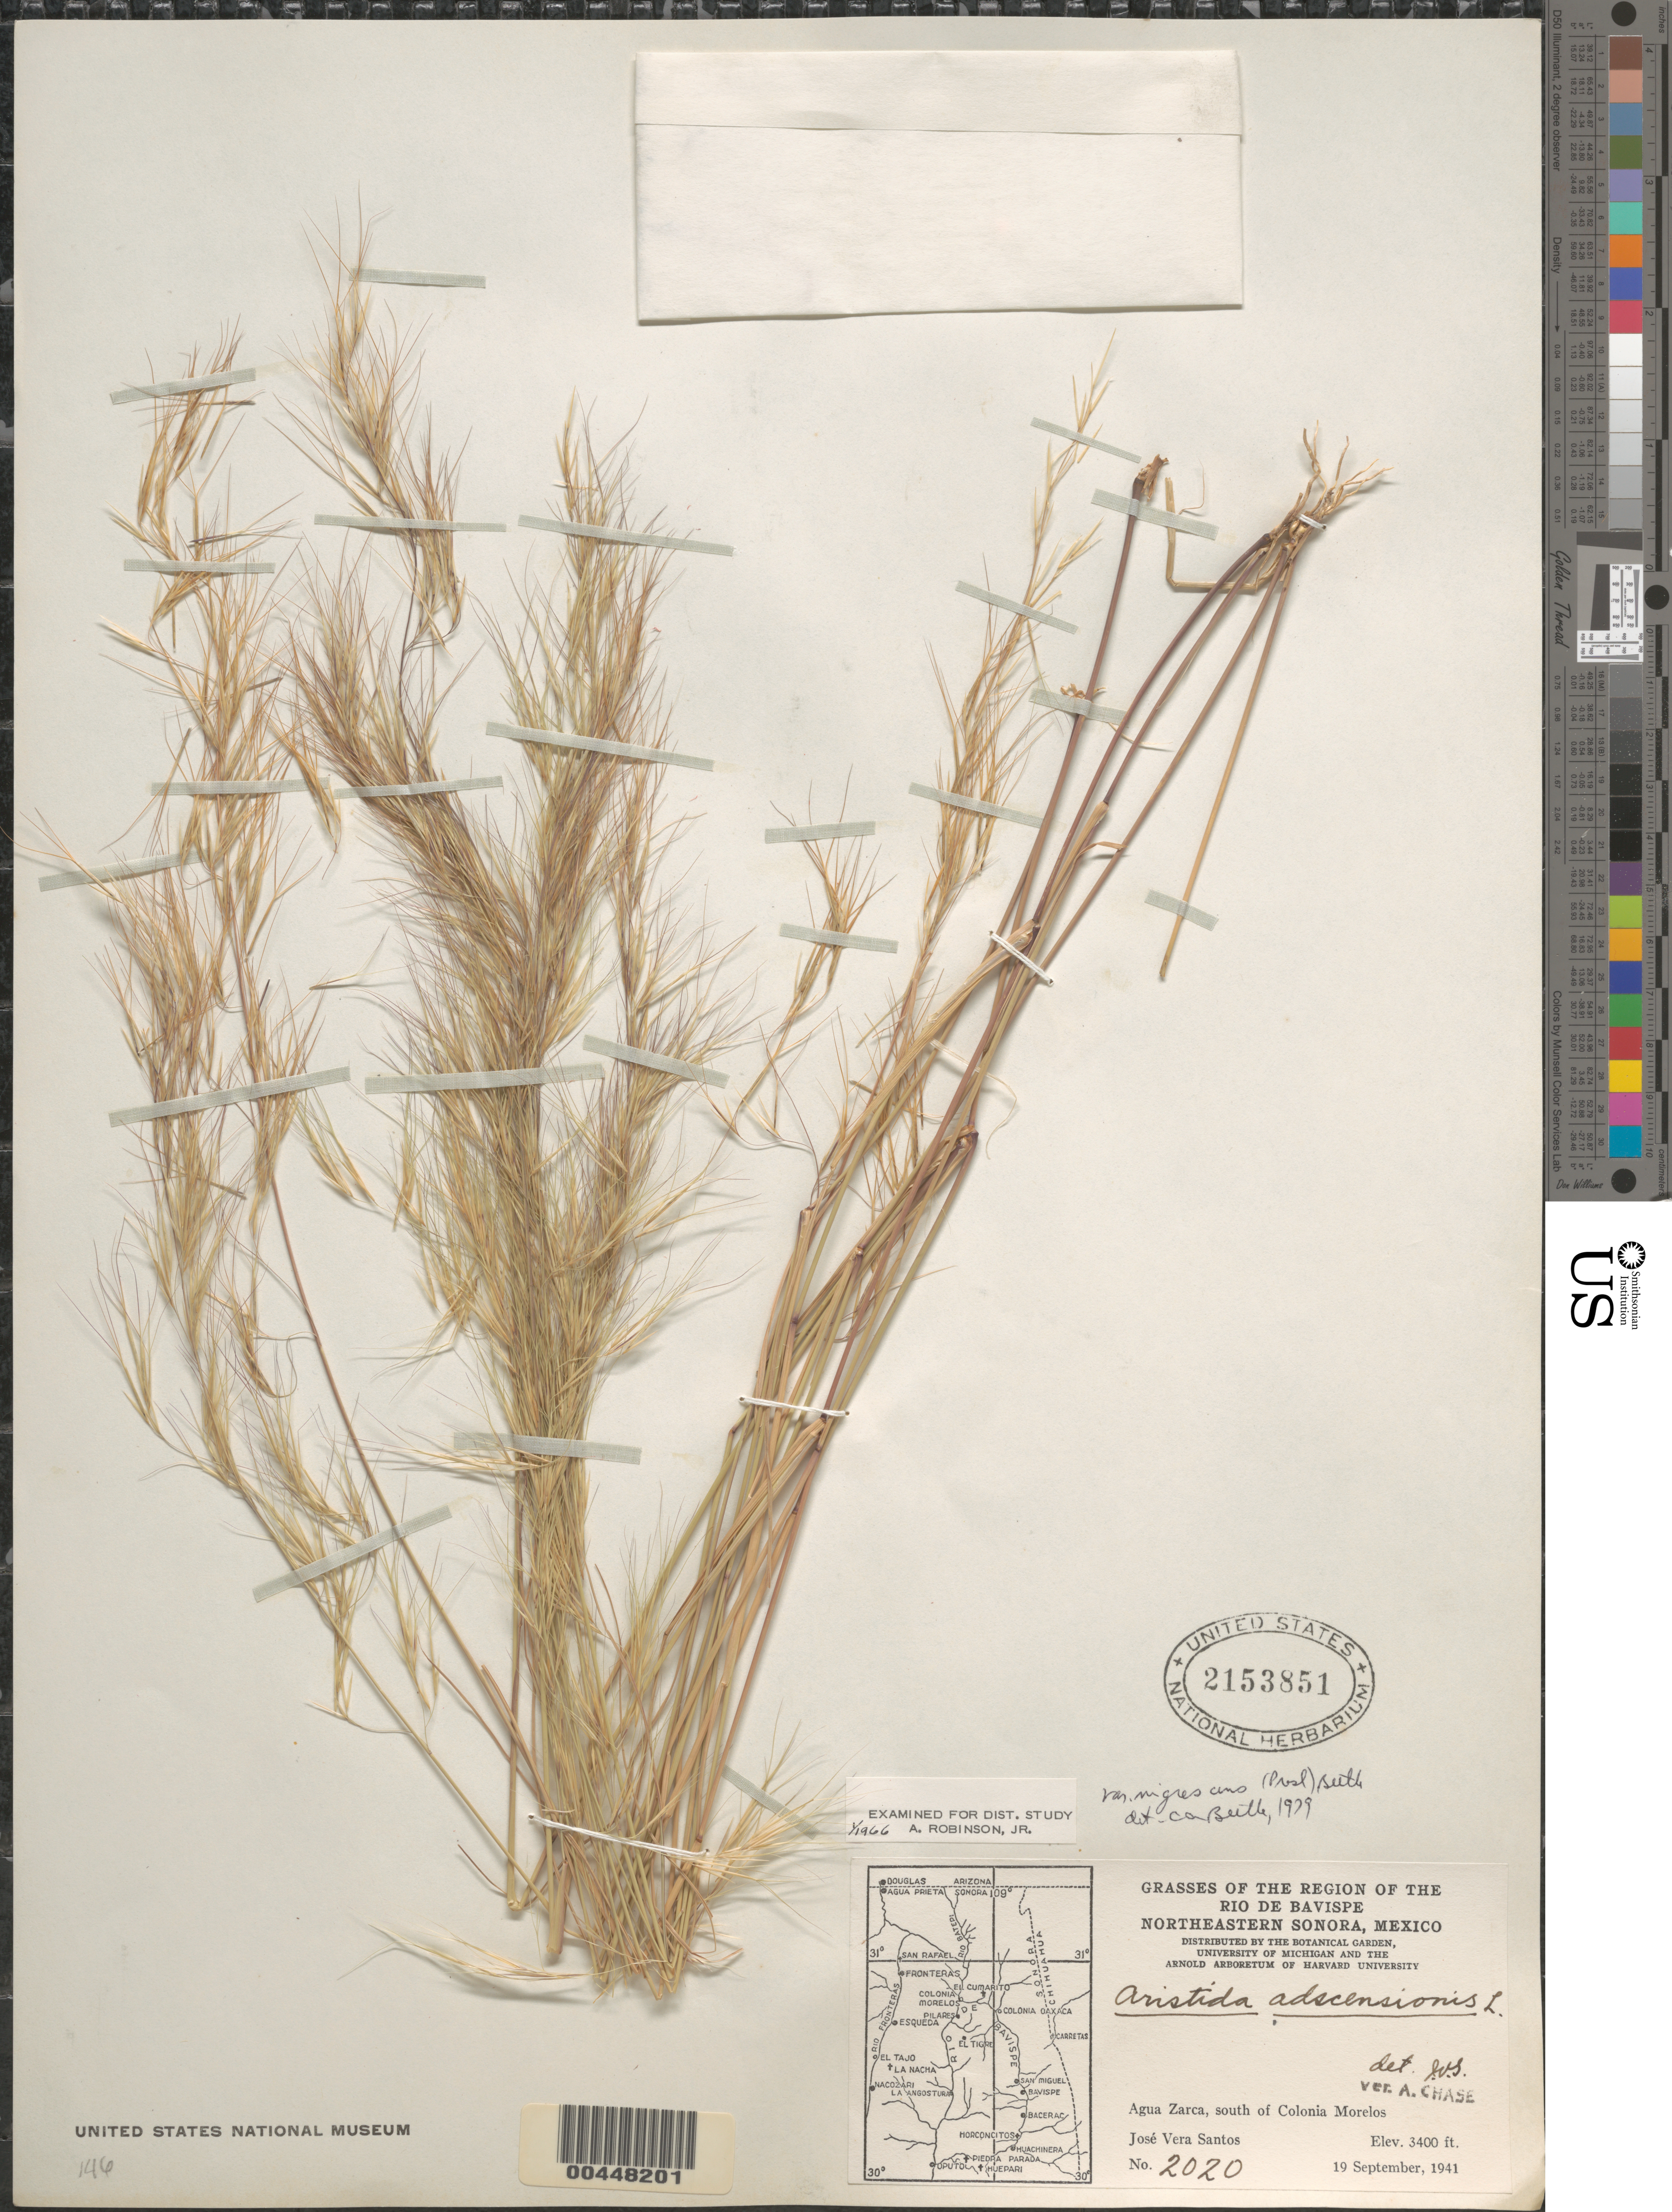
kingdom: Plantae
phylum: Tracheophyta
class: Liliopsida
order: Poales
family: Poaceae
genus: Aristida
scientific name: Aristida adscensionis var. nigrescens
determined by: Beetle, O. A.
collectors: J. V. Santos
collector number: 2020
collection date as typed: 19 Sep 1941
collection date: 1941-09-19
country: Mexico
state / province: Sonora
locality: Region of the Rio de Bavispe, NE Sonora, Agua Zarca, S of Colonia Morelos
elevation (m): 1036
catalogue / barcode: US 2153851